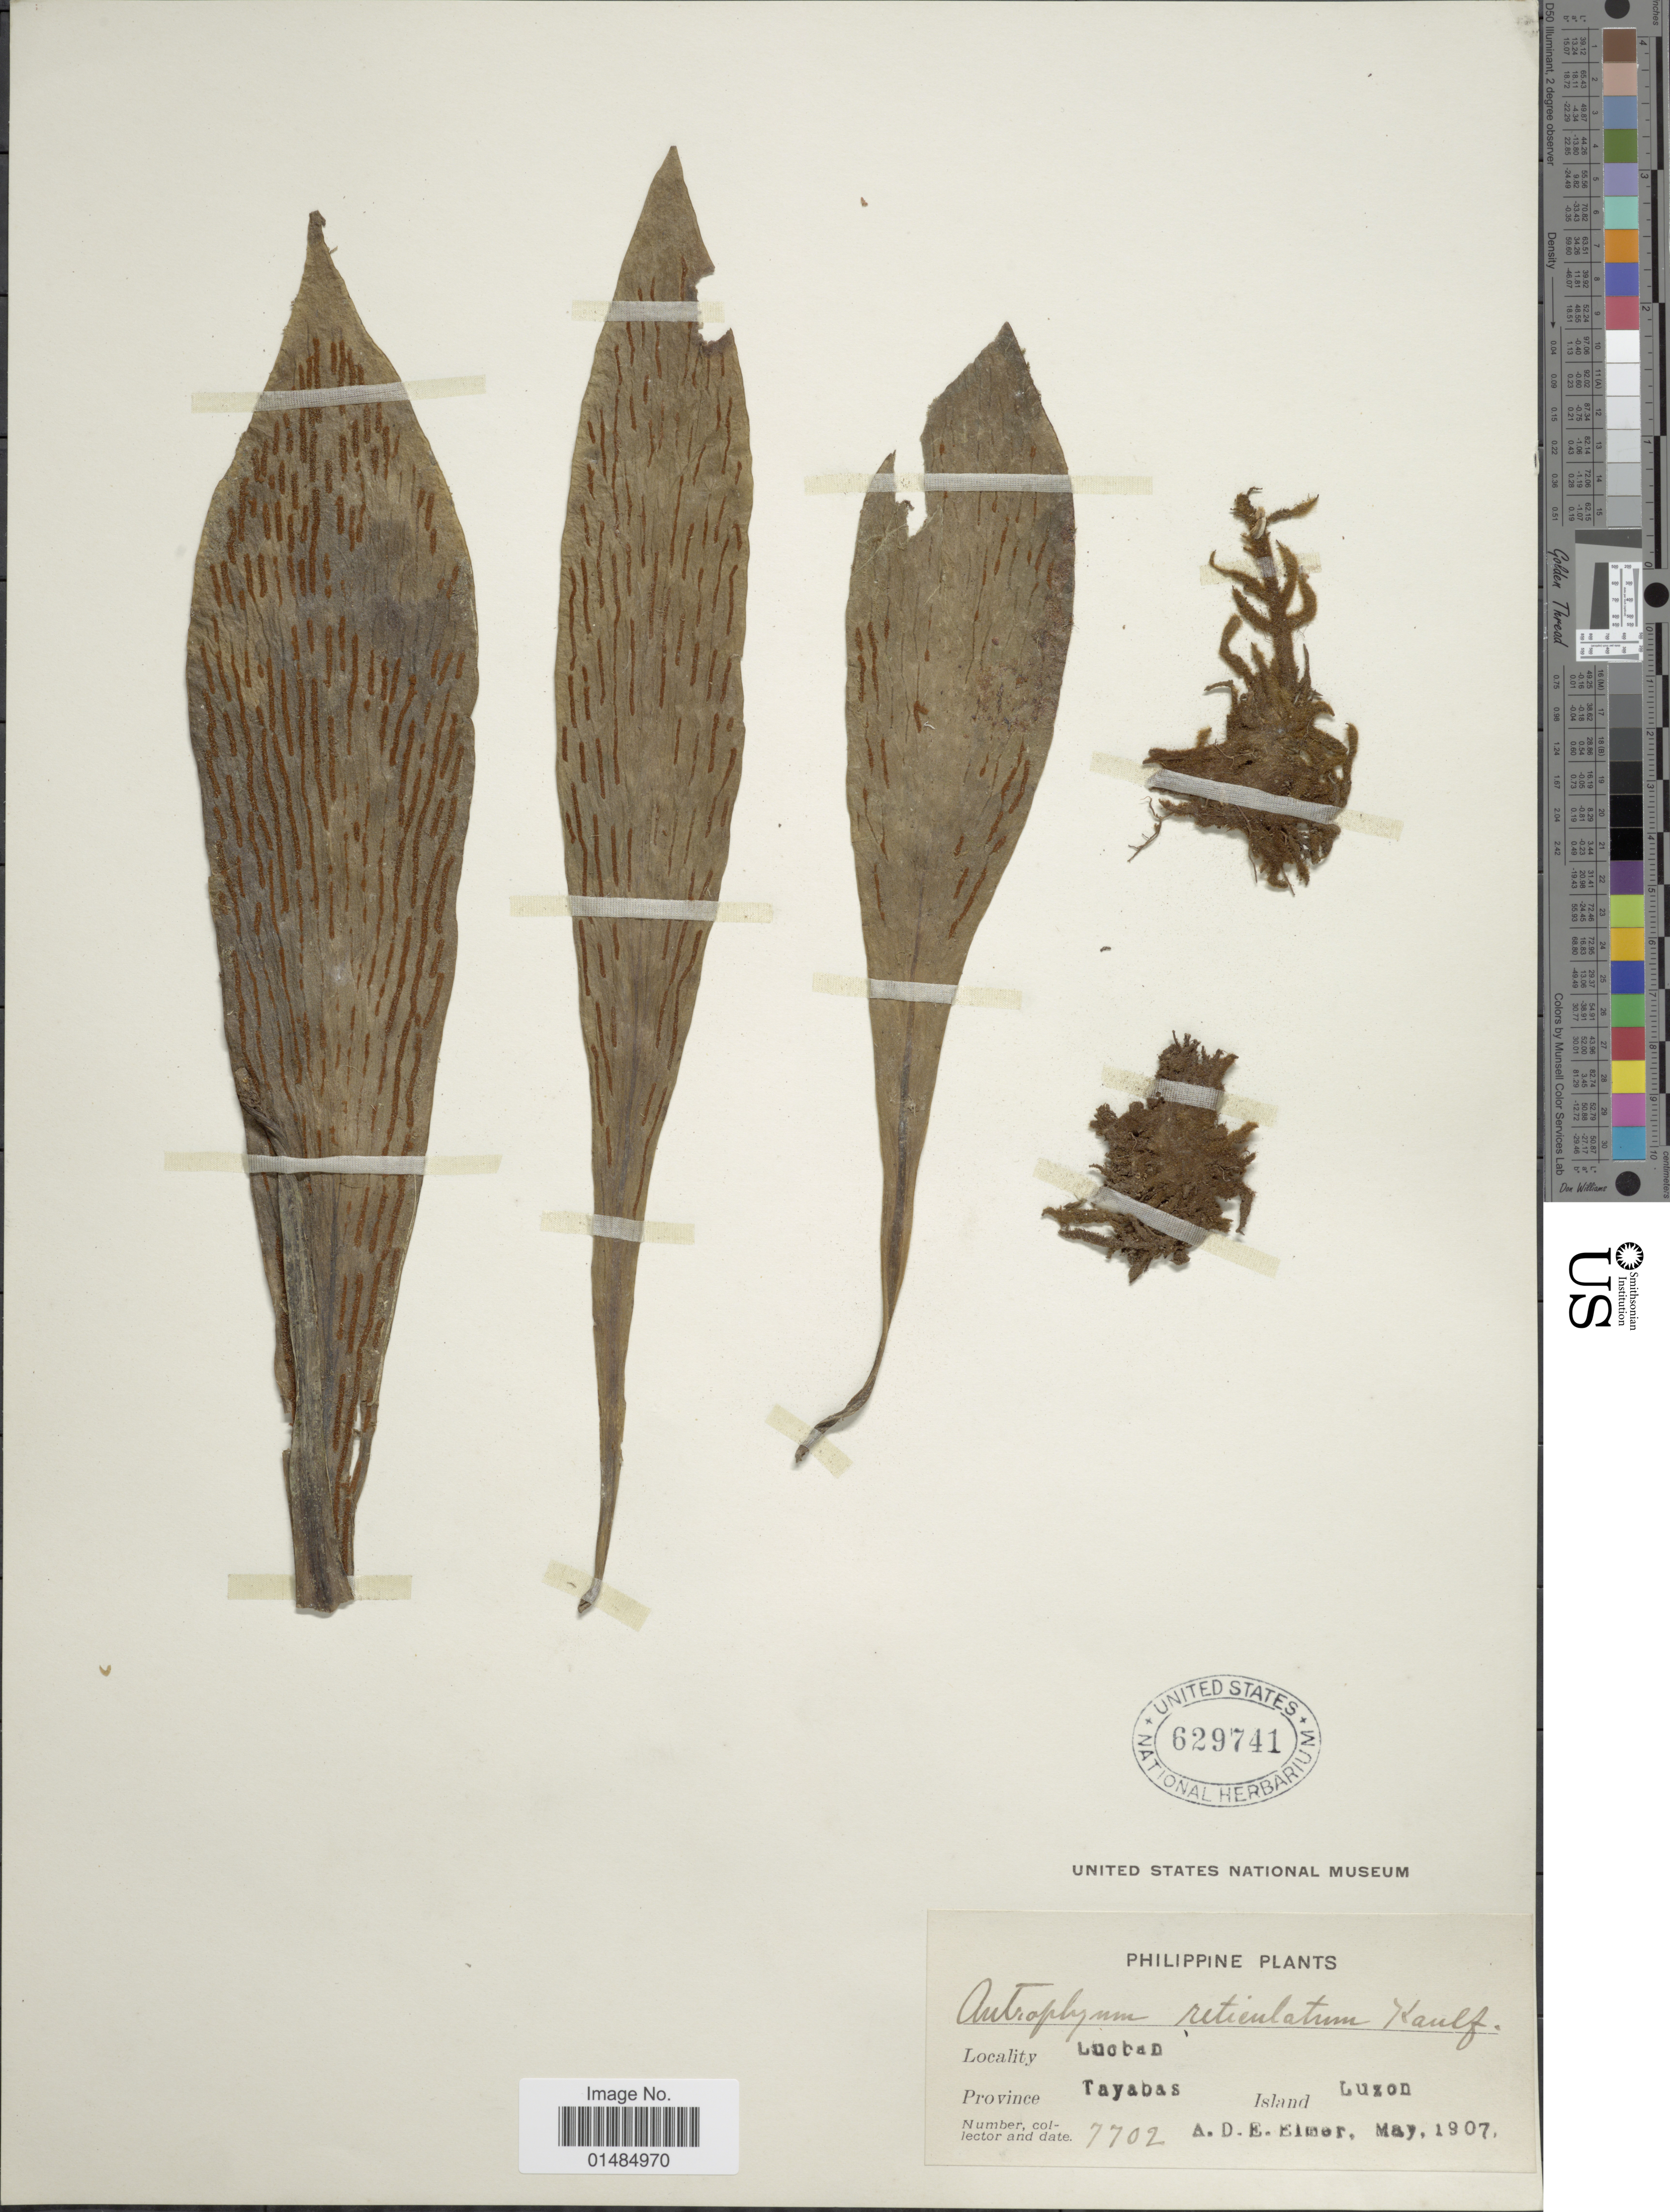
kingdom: Plantae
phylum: Tracheophyta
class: Polypodiopsida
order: Polypodiales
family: Pteridaceae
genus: Antrophyum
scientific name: Antrophyum reticulatum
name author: (G. Forst.) Kaulf.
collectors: A. D. E. Elmer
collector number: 7702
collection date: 1907-05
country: Philippines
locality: Province Lucban, Island Tayabas, Luzon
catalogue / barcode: US 629741